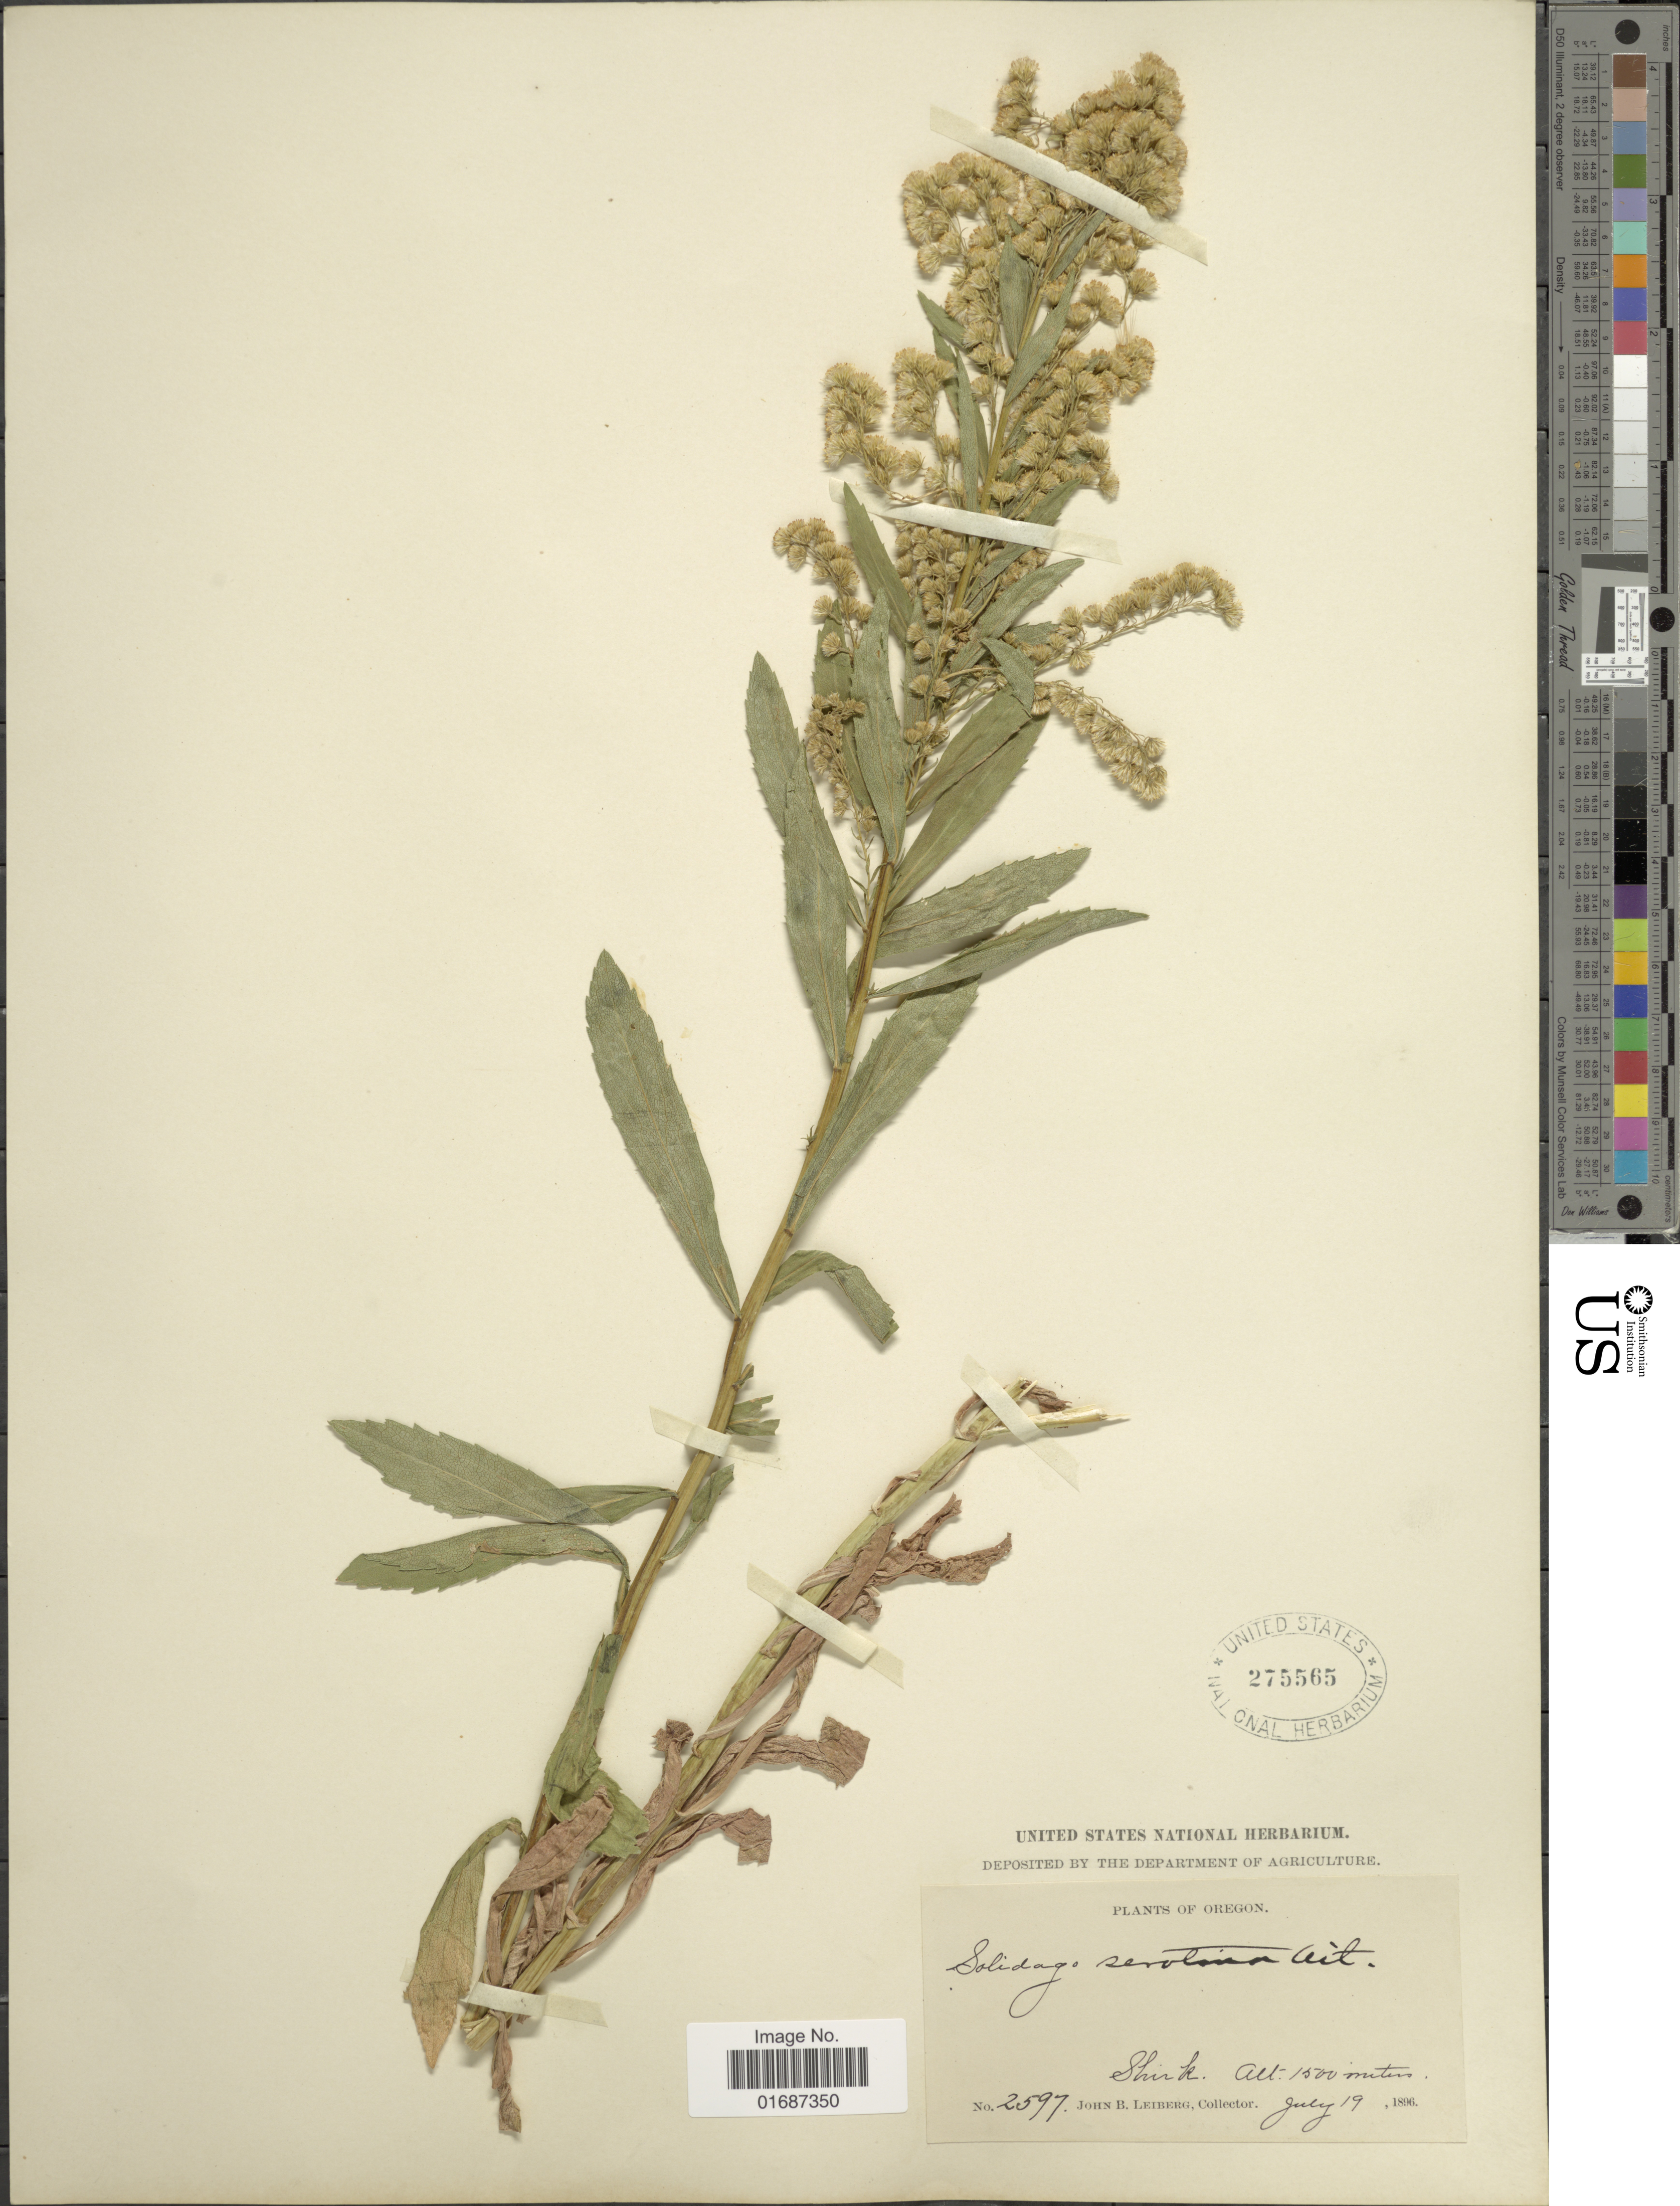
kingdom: Plantae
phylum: Tracheophyta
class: Magnoliopsida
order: Asterales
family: Asteraceae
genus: Solidago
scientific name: Solidago gigantea var. leiophylla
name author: Fernald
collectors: J. B. Leiberg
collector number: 2597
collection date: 1896-07-19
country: United States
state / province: Oregon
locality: Shirk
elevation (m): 1500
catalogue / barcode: US 275565